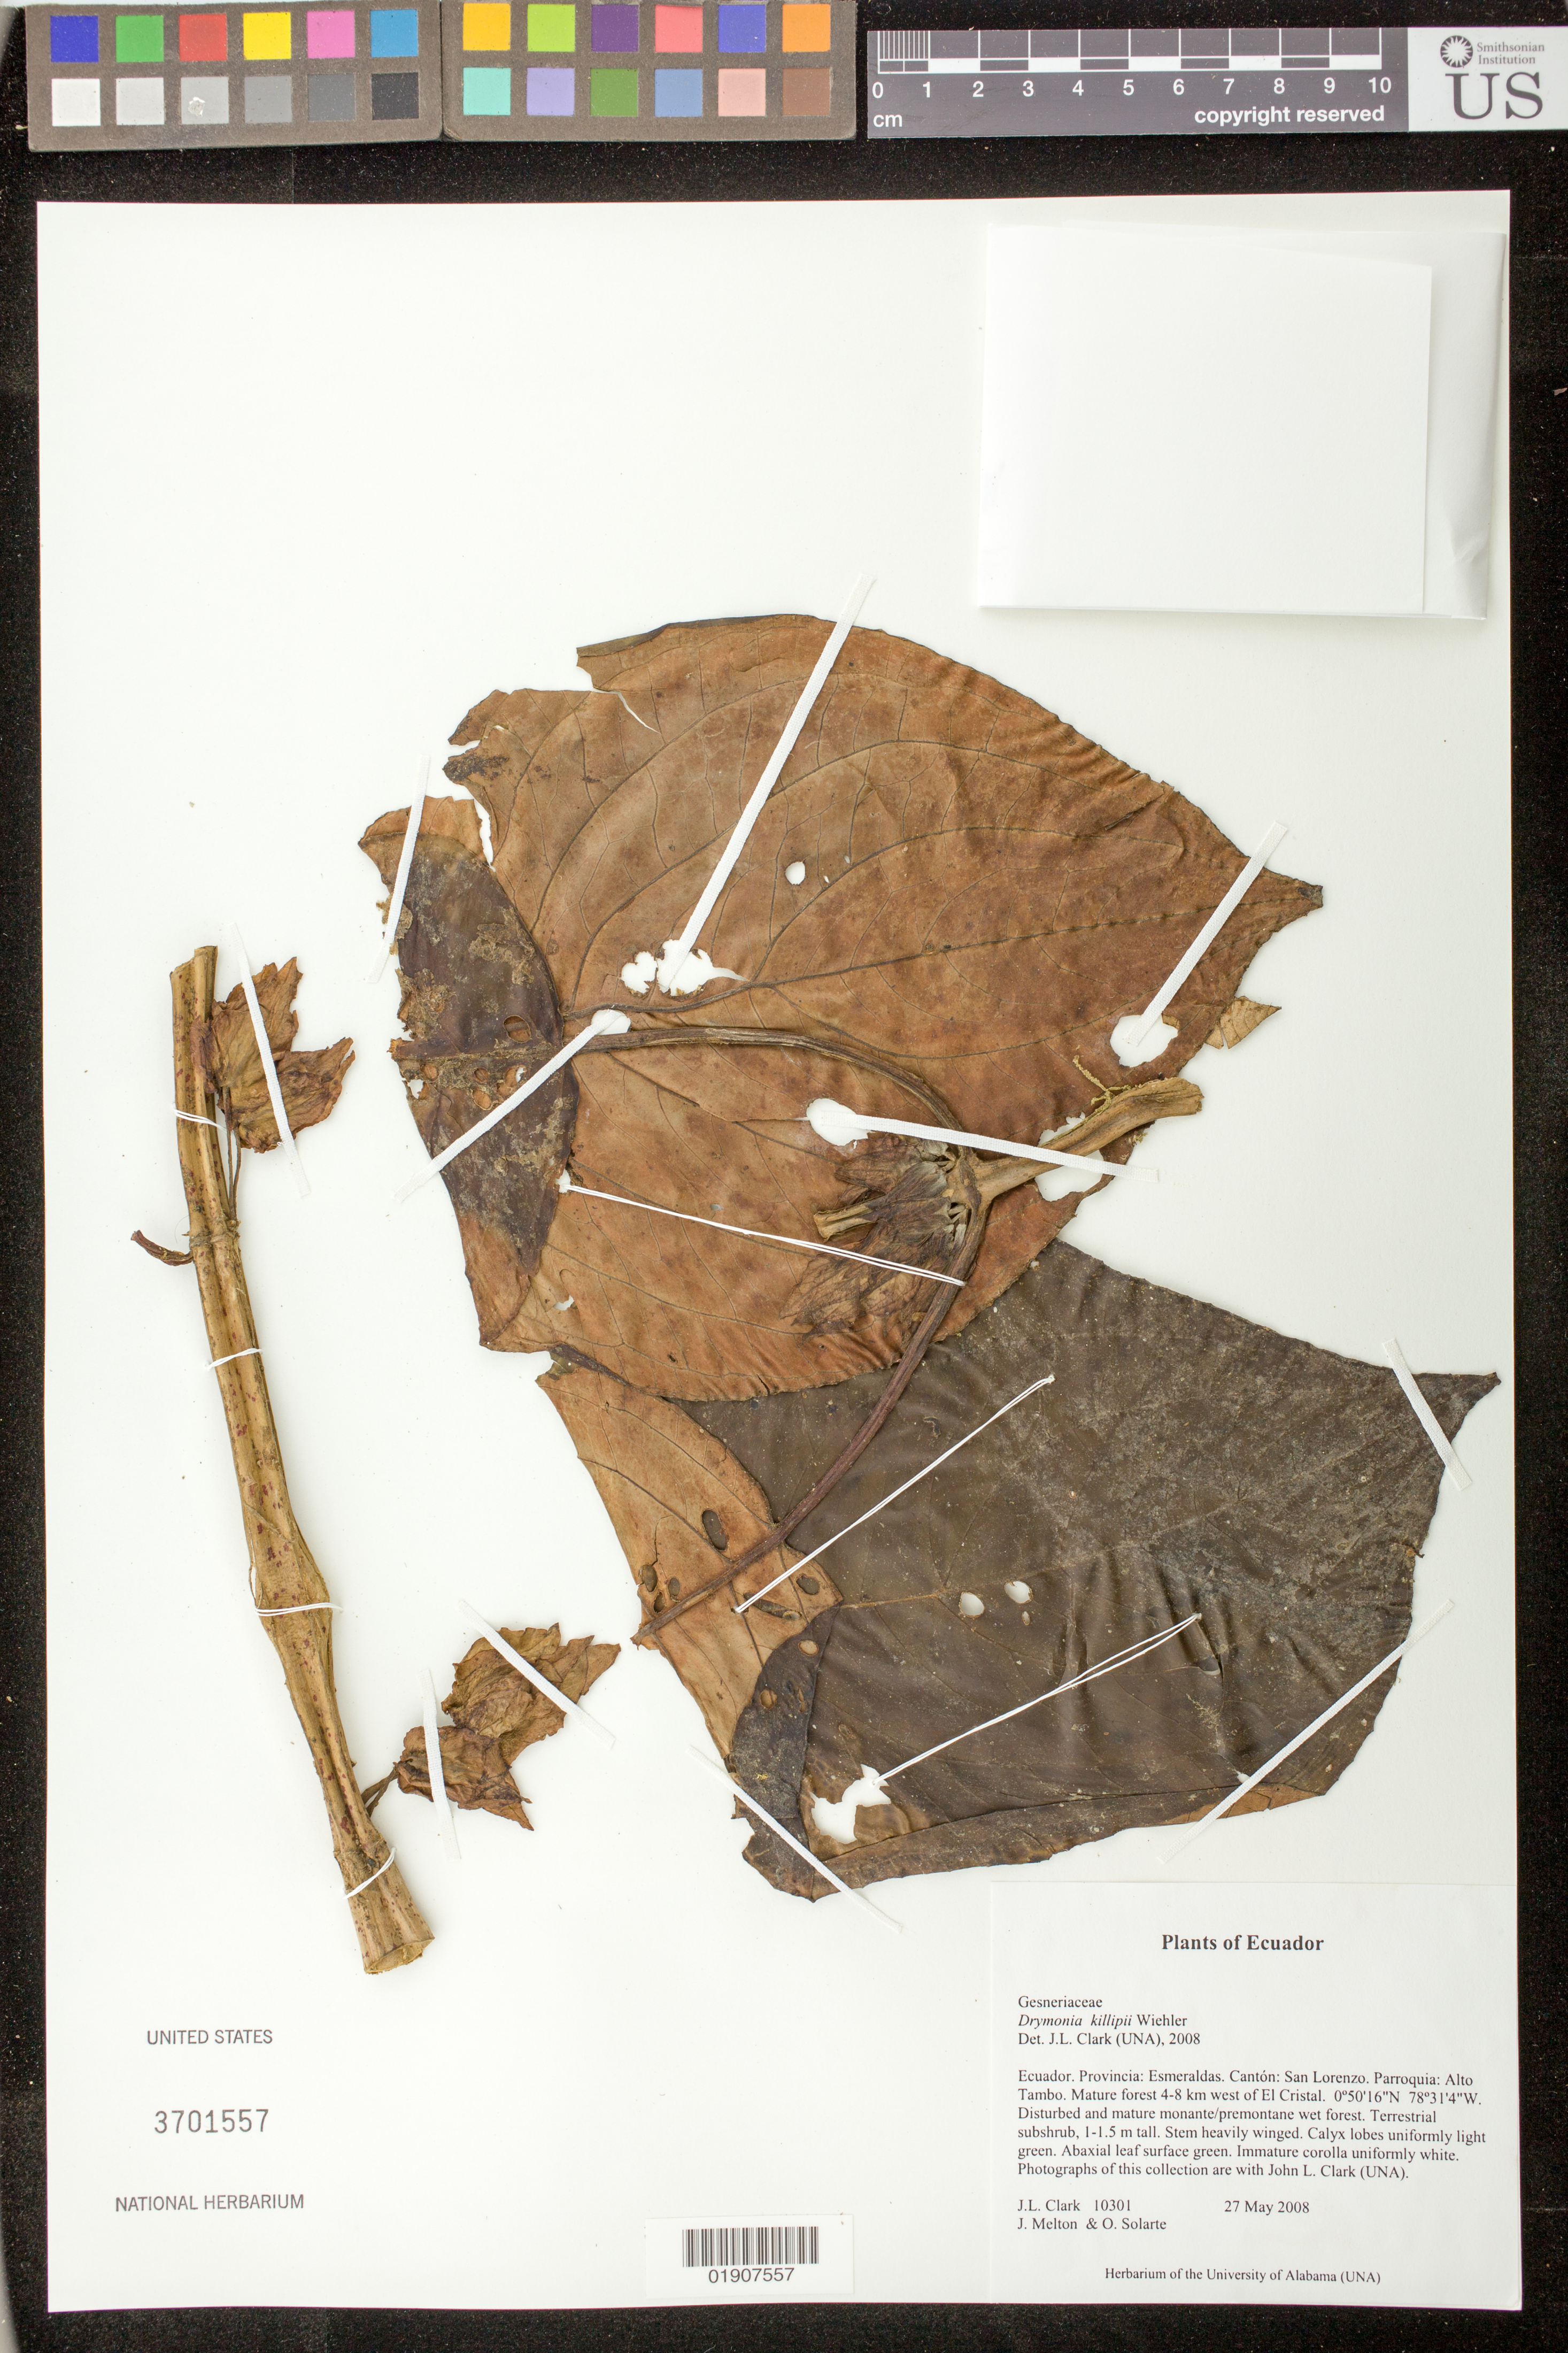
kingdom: Plantae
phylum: Tracheophyta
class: Magnoliopsida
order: Lamiales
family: Gesneriaceae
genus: Drymonia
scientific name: Drymonia quadrangulata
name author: Clavijo & J.L. Clark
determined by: Skog, Laurence E.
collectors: J. L. Clark, J. Melton & O. Solarte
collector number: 10301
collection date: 2008-05-27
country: Ecuador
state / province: Esmeraldas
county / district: San Lorenzo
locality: Provincia: Esmeraldas. Cantón: San Lorenzo. Parroquia: Alto Tambo. Mature forest 4-8 km west of El Cristal.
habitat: Disturbed and mature monante/premontane wet forest.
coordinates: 0 50 16 N, 78 31 4 W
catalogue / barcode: US 3701557